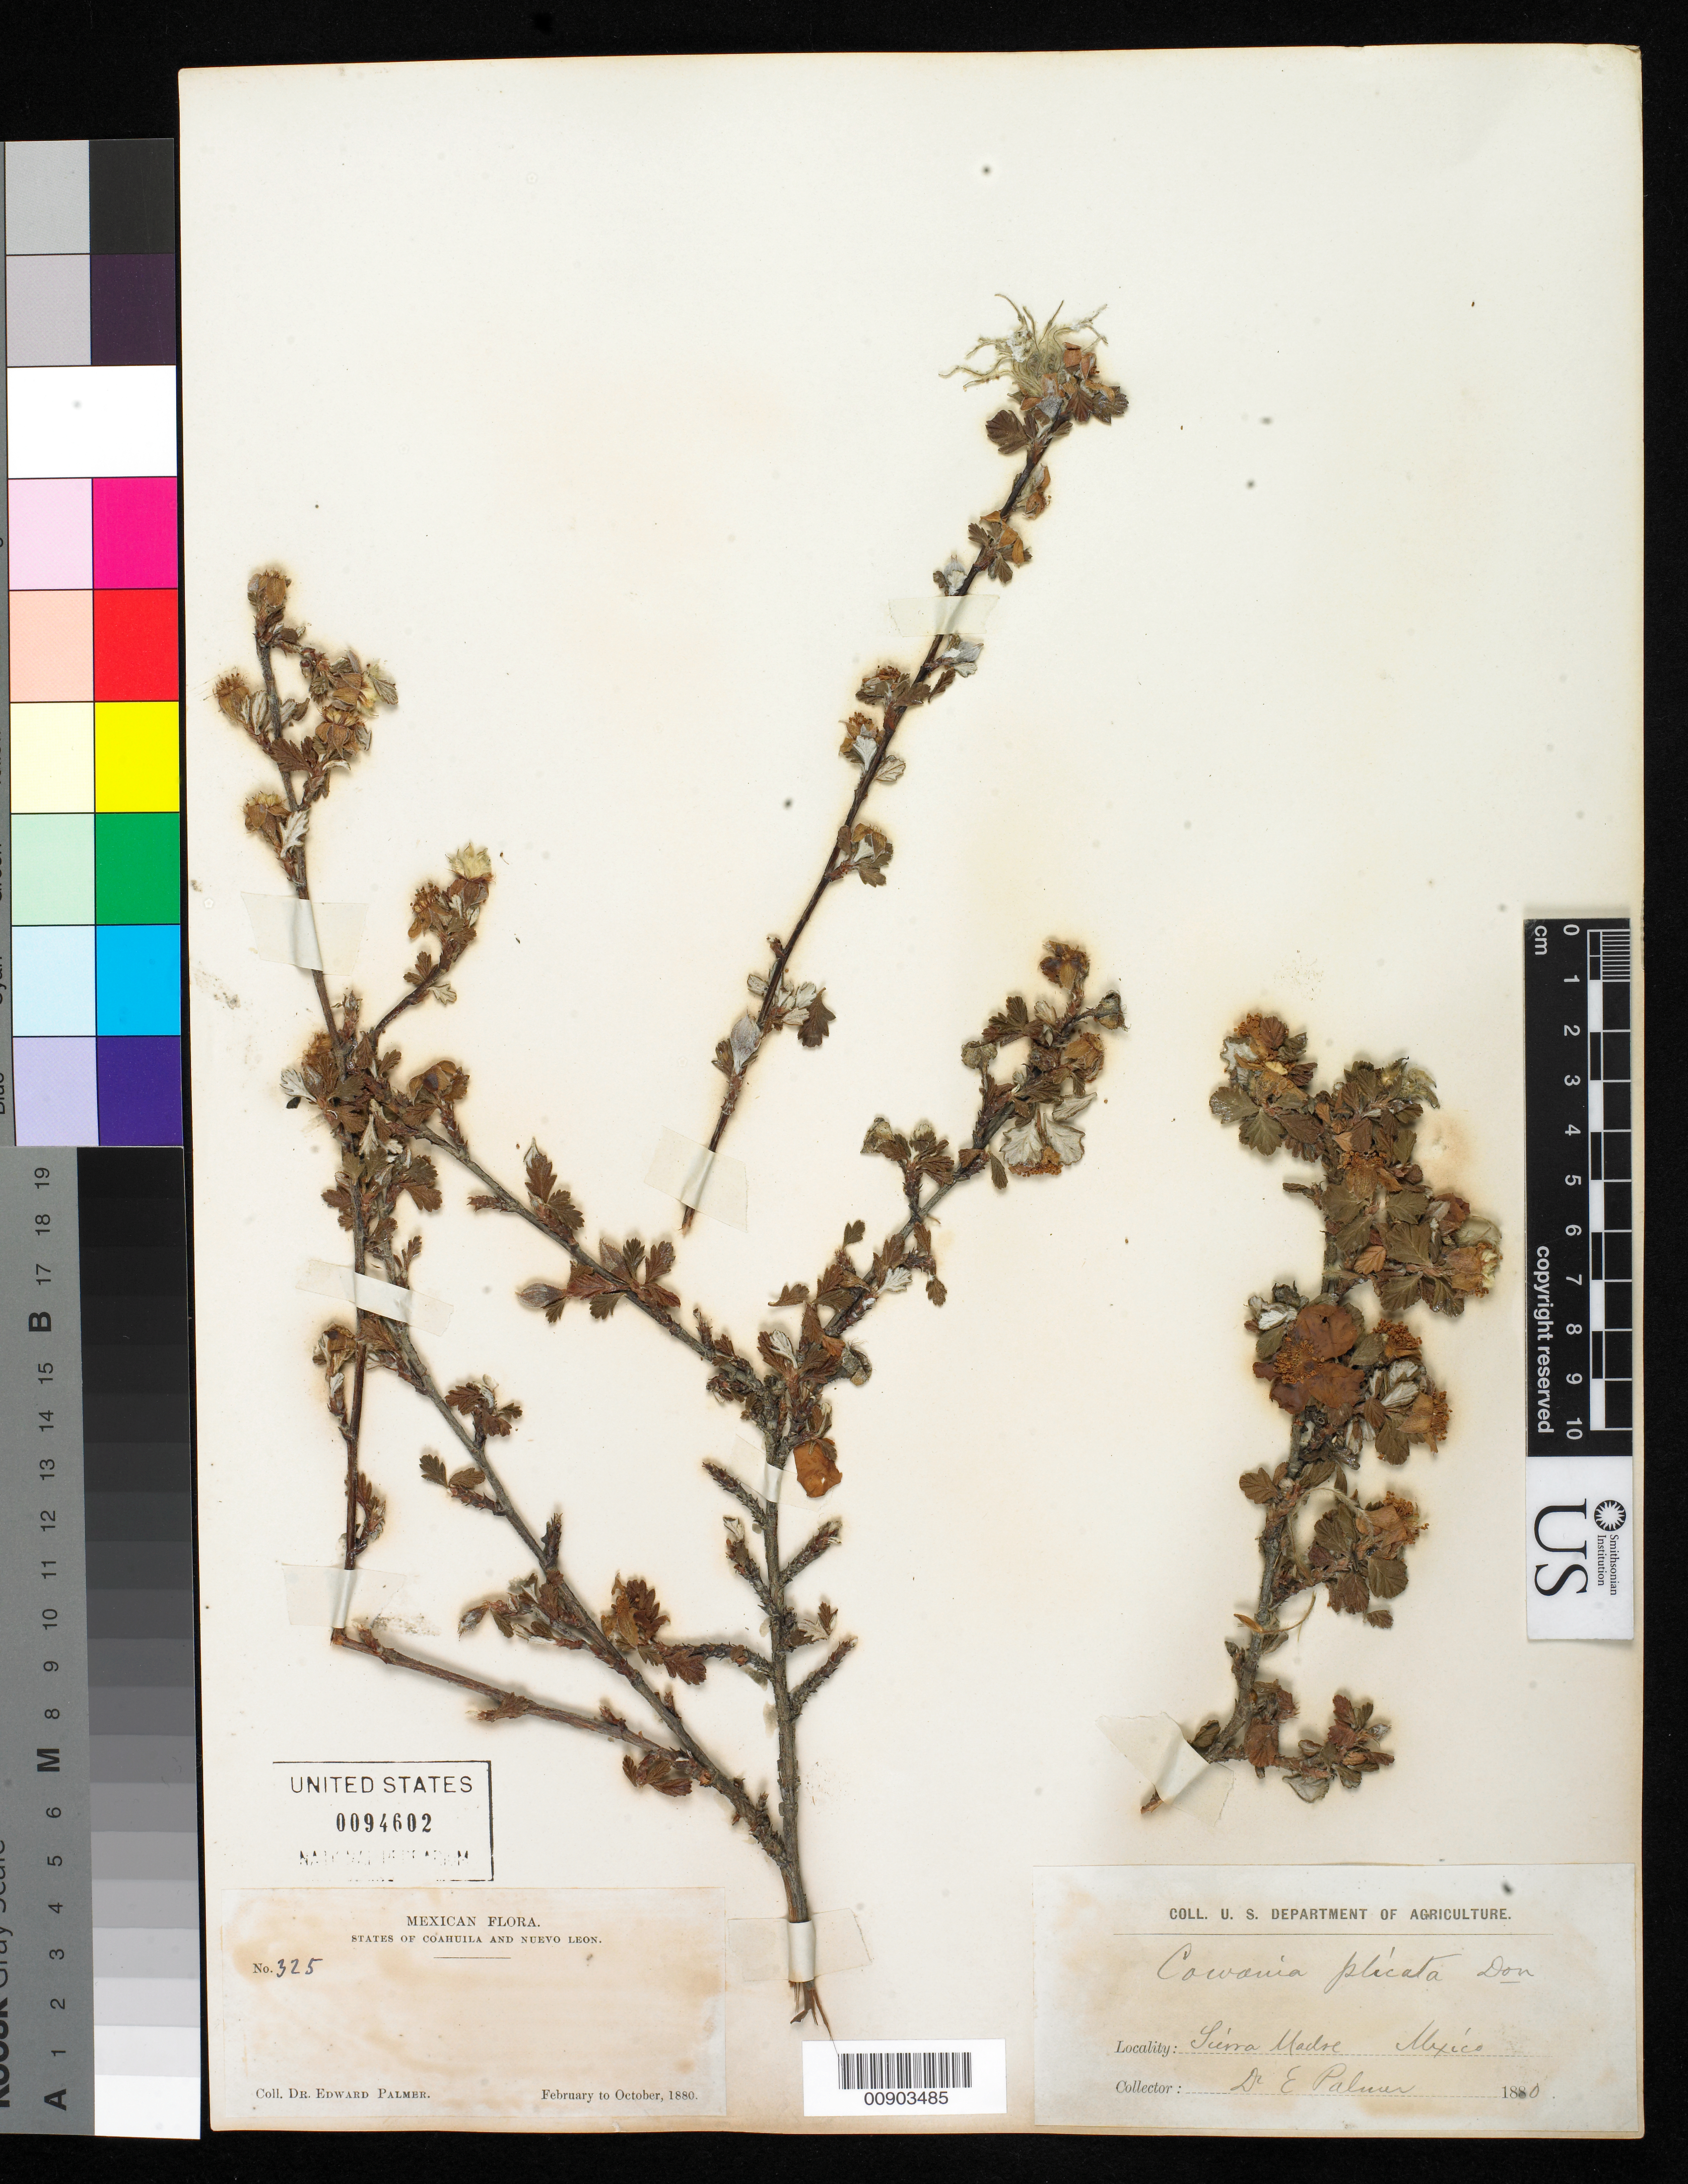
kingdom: Plantae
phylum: Tracheophyta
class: Magnoliopsida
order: Rosales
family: Rosaceae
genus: Purshia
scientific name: Purshia plicata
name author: (D. Don) Henrickson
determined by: Strong, Mark T., (BOT), Smithsonian Institution - National Museum of Natural History (UNITED STATES)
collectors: E. Palmer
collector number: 325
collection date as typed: Feb 1880 to -- Oct 1880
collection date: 1880-02/1880-10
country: Mexico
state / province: Coahuila / Nuevo León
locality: Sierra Madre. States of Coahuila and Nuevo León.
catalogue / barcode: US 94602